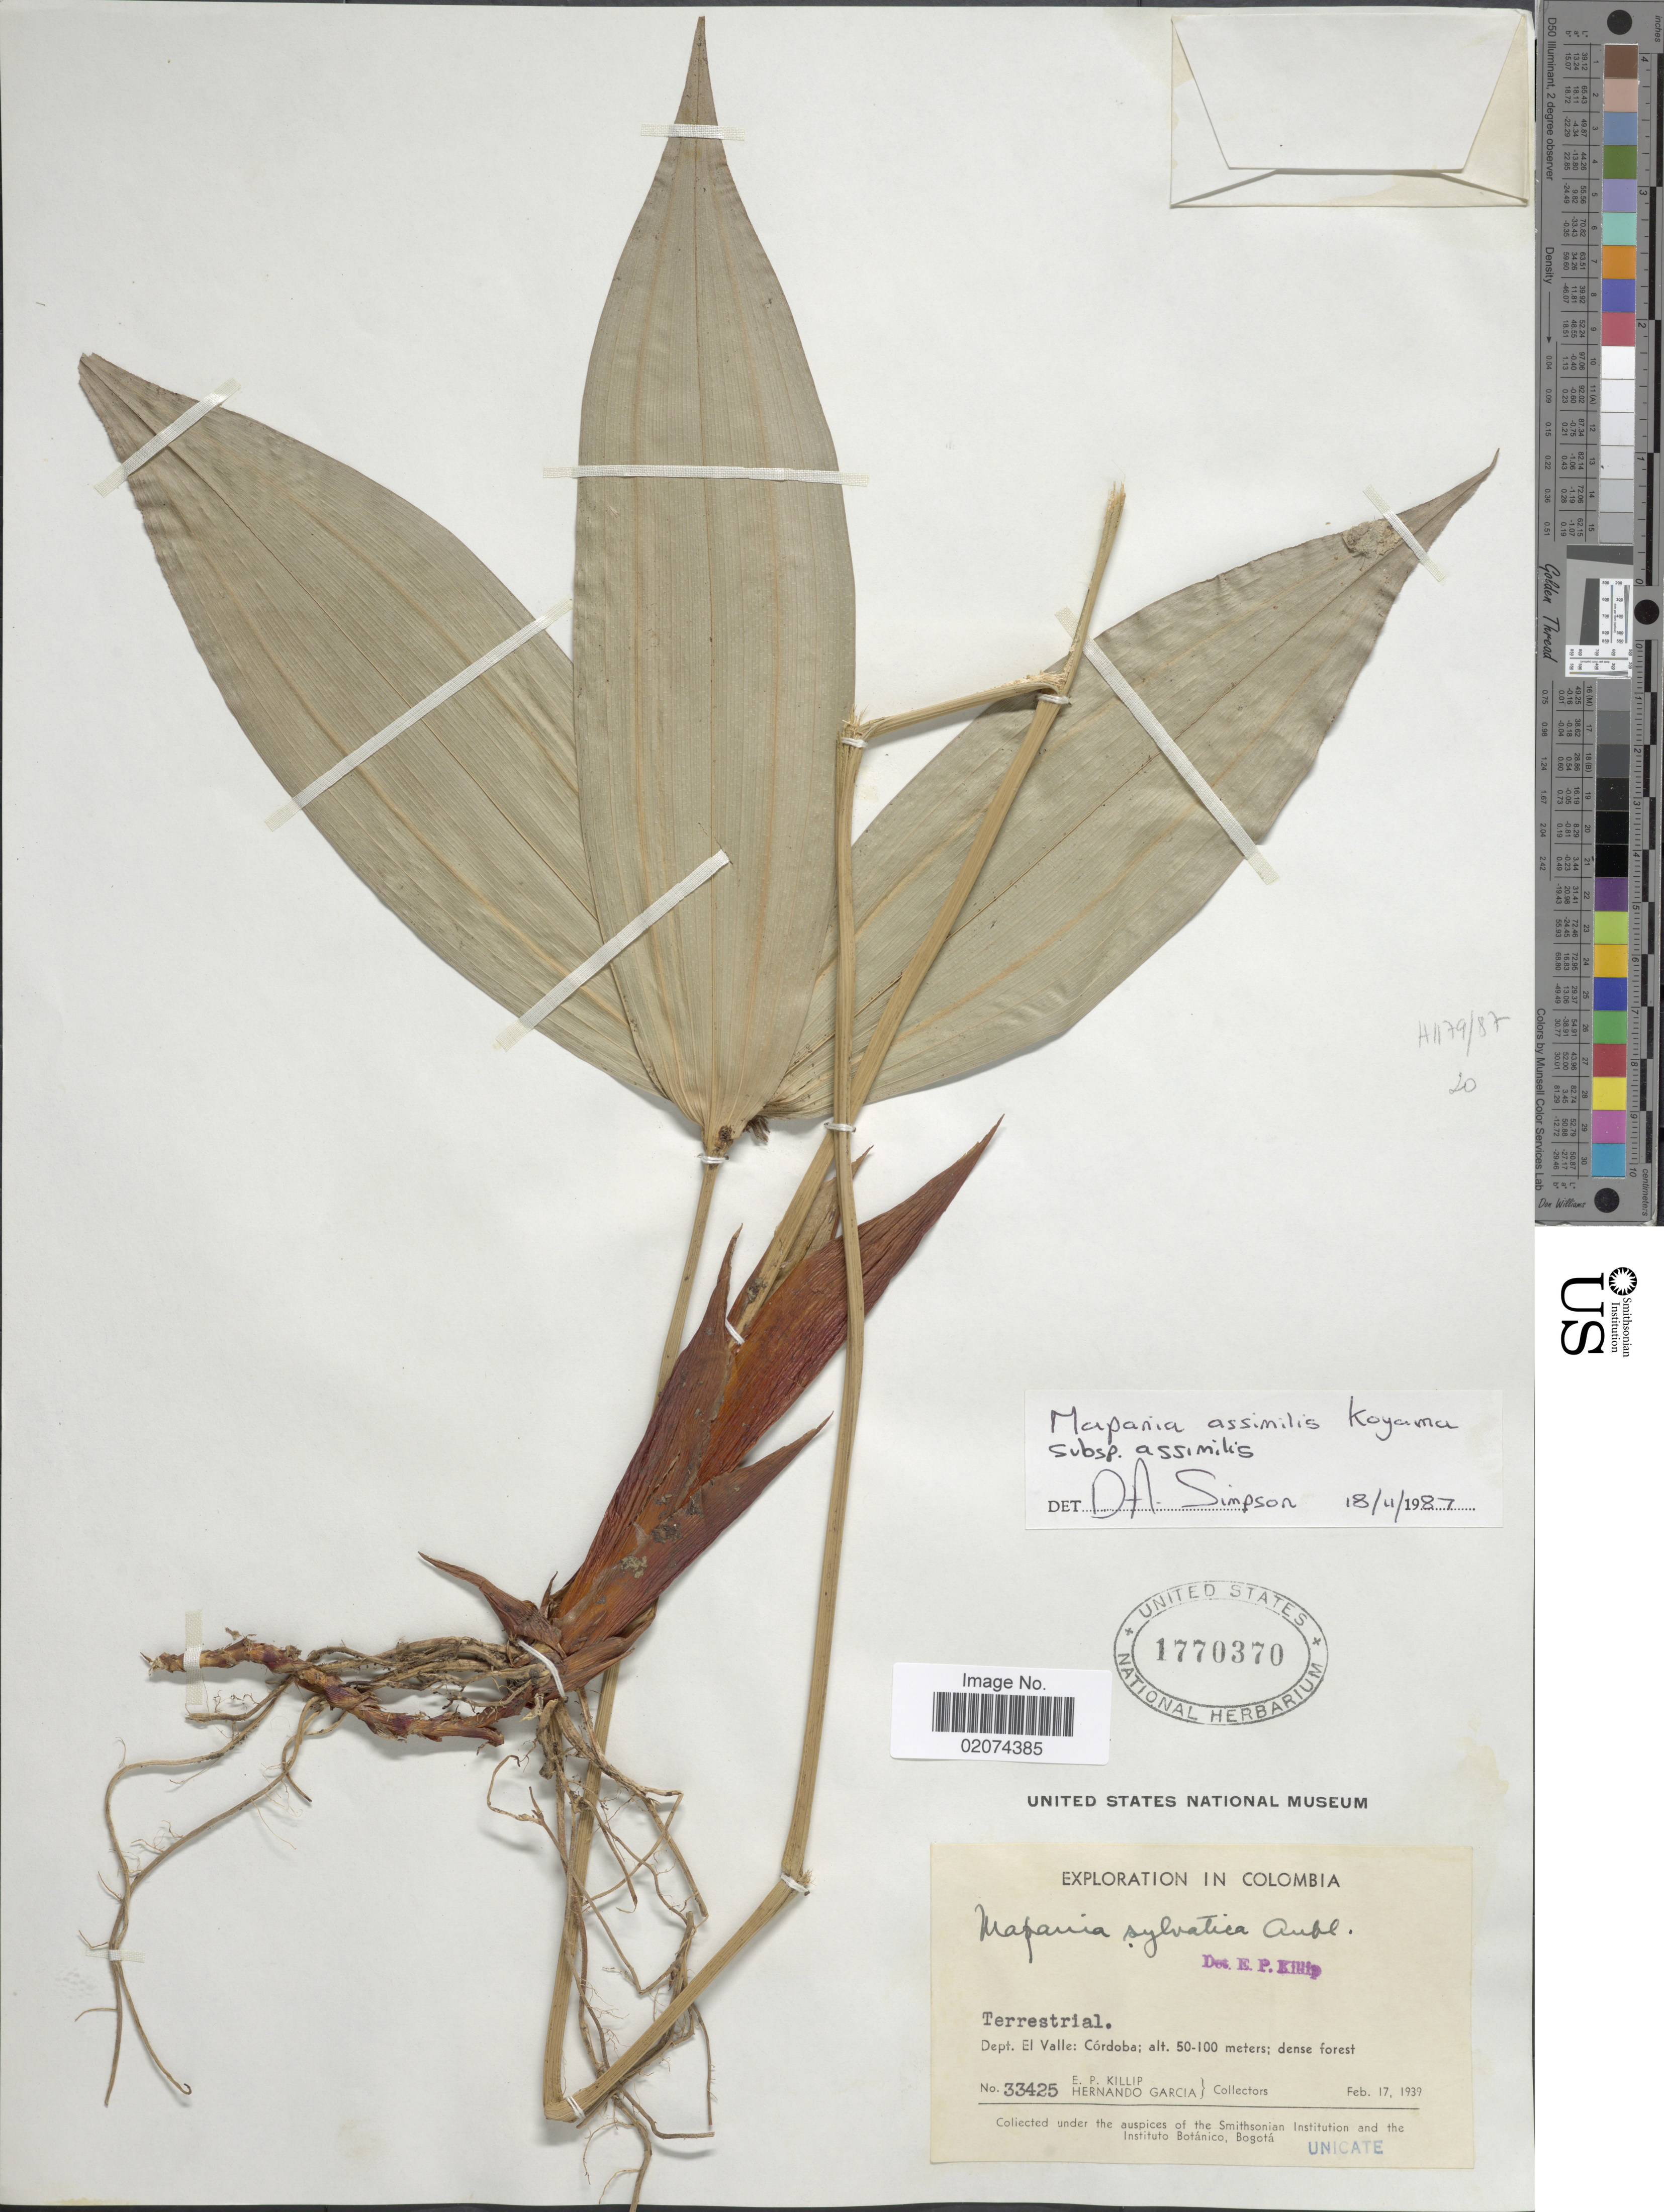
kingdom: Plantae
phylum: Tracheophyta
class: Liliopsida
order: Poales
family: Cyperaceae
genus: Mapania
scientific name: Mapania assimilis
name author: T. Koyama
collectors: E. P. Killip & H. Garcia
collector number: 33425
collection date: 1939-02-17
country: Colombia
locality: Dept. El Valle: Cordoba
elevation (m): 50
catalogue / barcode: US 1770370